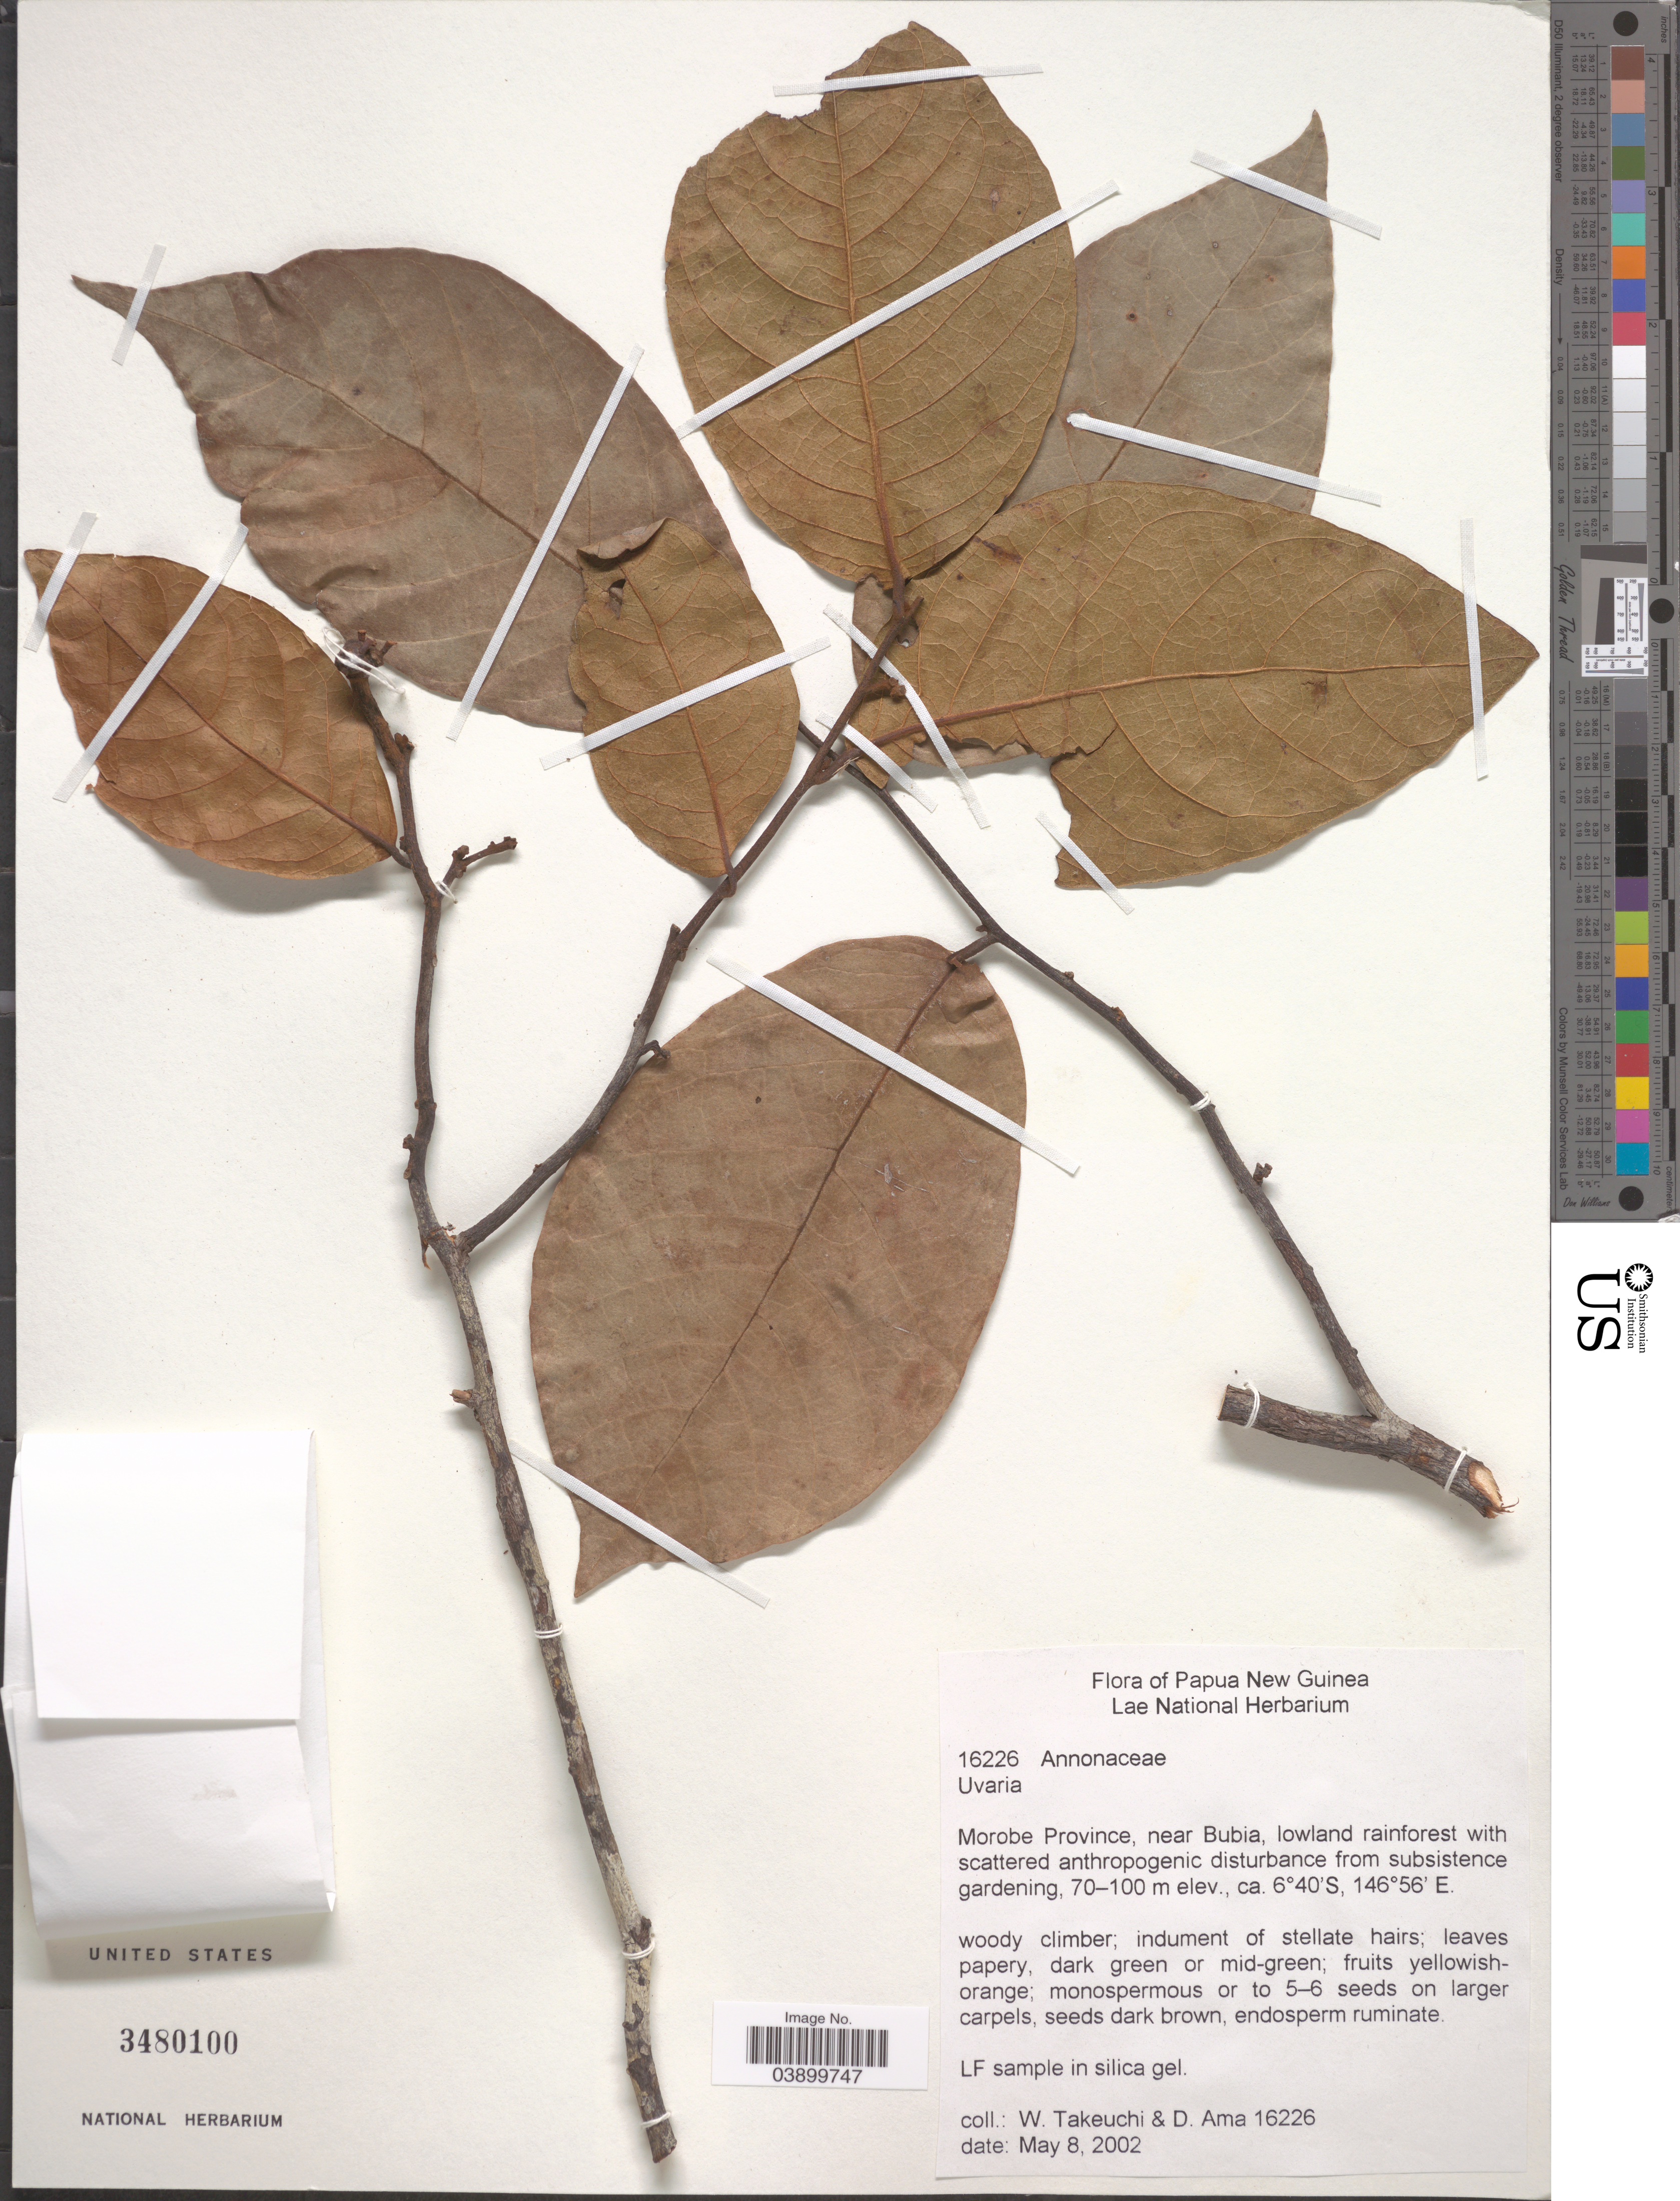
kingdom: Plantae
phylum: Tracheophyta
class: Magnoliopsida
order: Magnoliales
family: Annonaceae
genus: Uvaria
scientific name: Uvaria sp.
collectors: W. Takeuchi & D. Ama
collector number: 16226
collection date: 2002-05-08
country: Papua New Guinea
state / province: Morobe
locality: Near Bubia.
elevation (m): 70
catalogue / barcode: US 3480100